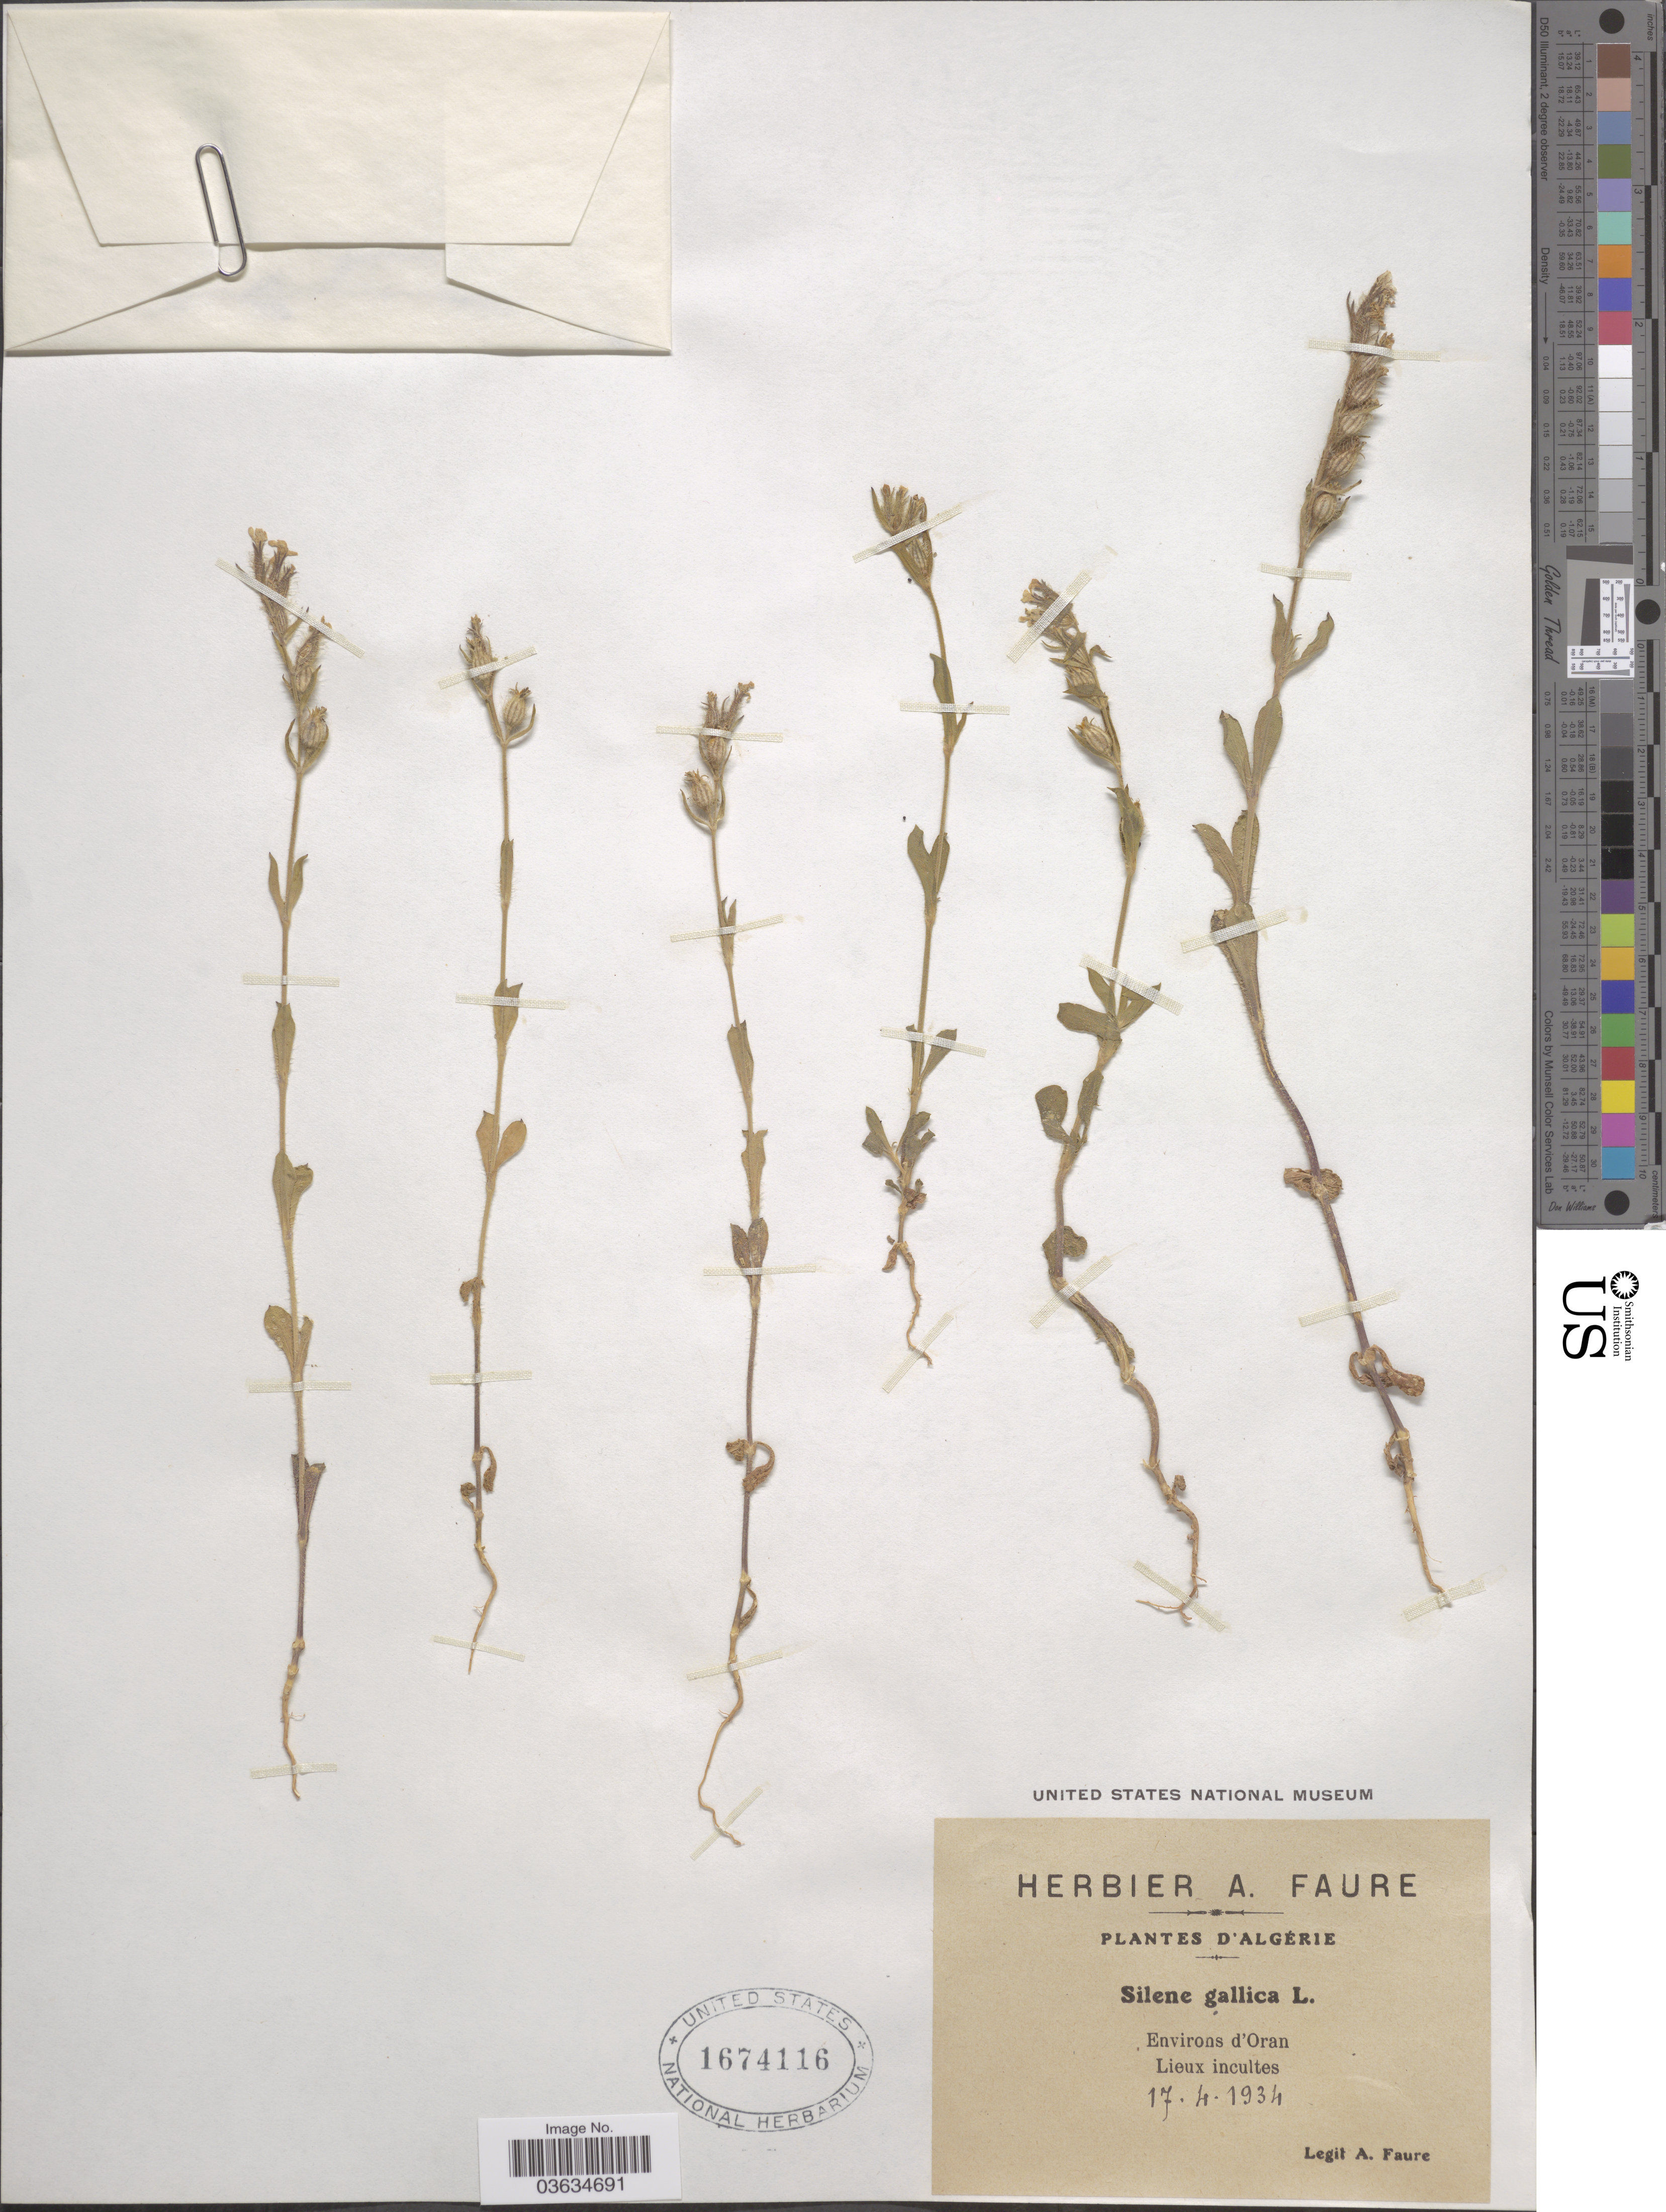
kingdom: Plantae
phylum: Tracheophyta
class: Magnoliopsida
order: Caryophyllales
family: Caryophyllaceae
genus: Silene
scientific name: Silene gallica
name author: L.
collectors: A. Faure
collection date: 1934-04-17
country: Algeria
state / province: Oran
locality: Environs d'Oran. Lieux.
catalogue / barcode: US 1674116